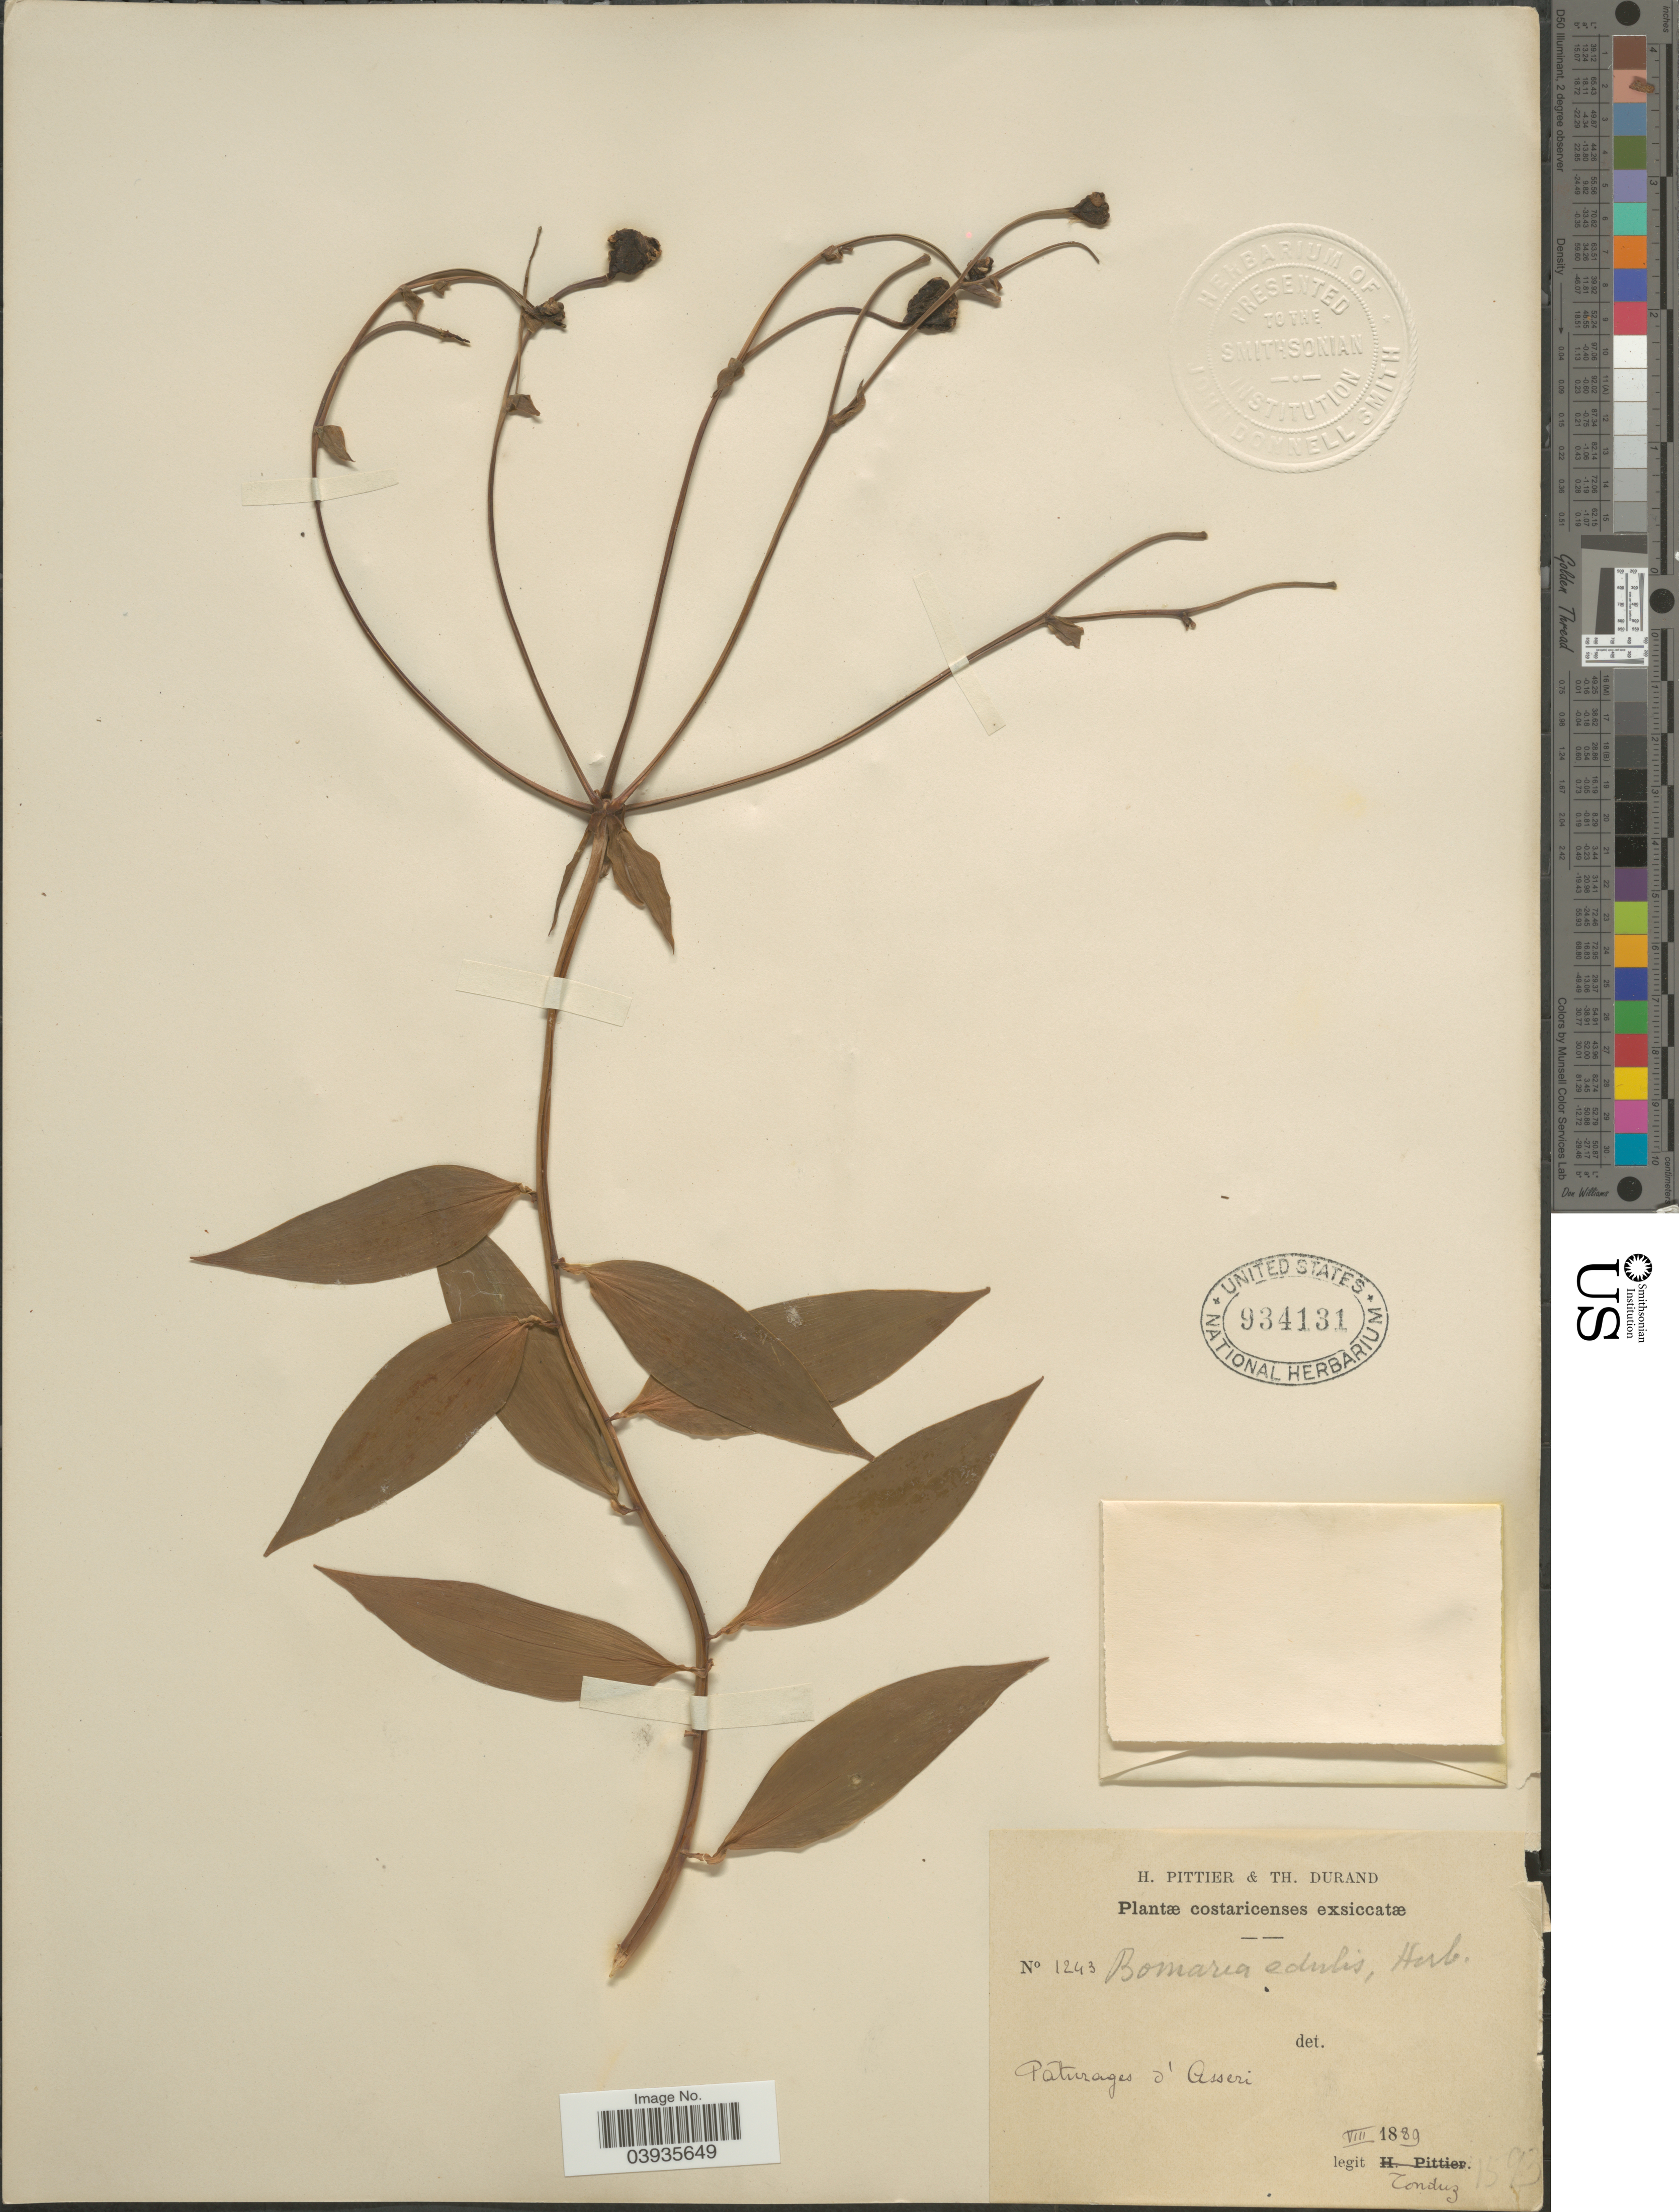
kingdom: Plantae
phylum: Tracheophyta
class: Liliopsida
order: Liliales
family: Alstroemeriaceae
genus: Bomarea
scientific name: Bomarea edulis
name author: (Tussac) Herb.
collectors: Tonduz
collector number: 1243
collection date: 1889-08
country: Costa Rica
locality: Pâturages d'Asseri.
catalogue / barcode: US 934131